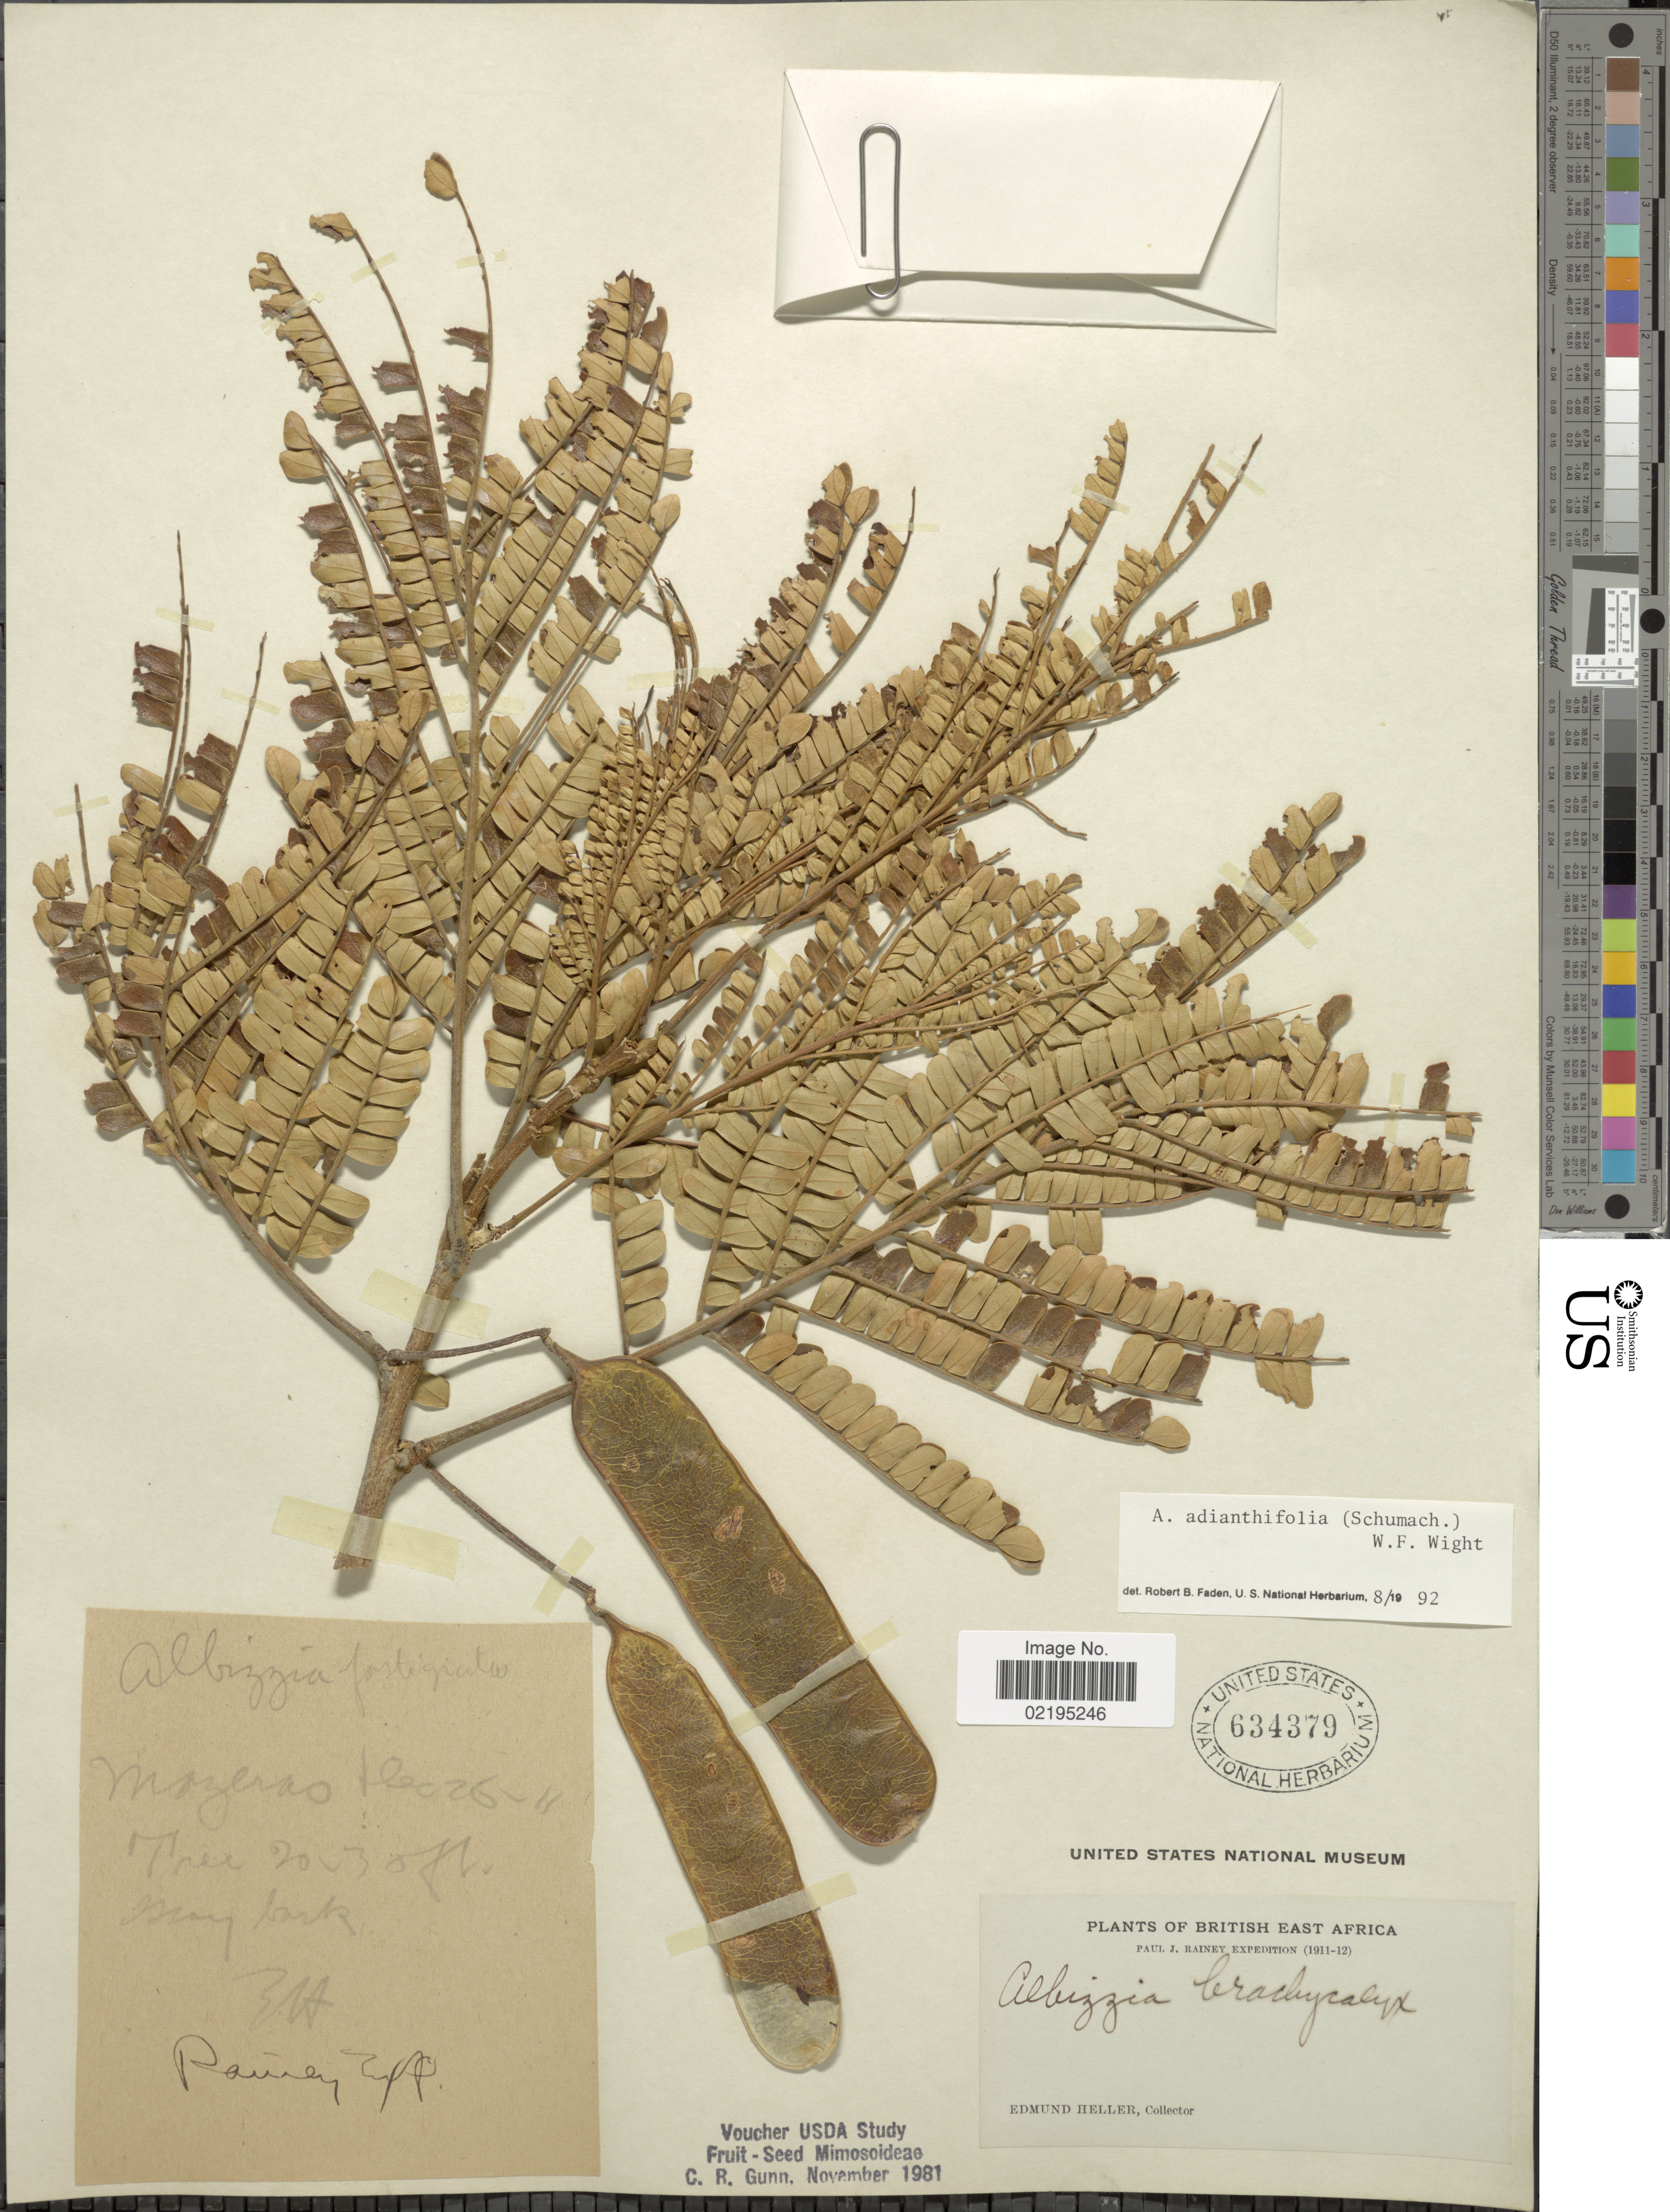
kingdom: Plantae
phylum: Tracheophyta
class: Magnoliopsida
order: Fabales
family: Fabaceae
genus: Albizia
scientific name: Albizia adianthifolia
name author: (Schumach.) W. Wight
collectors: E. Heller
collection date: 1911-12-26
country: Kenya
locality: British East Africa, Mazeras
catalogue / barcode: US 634379